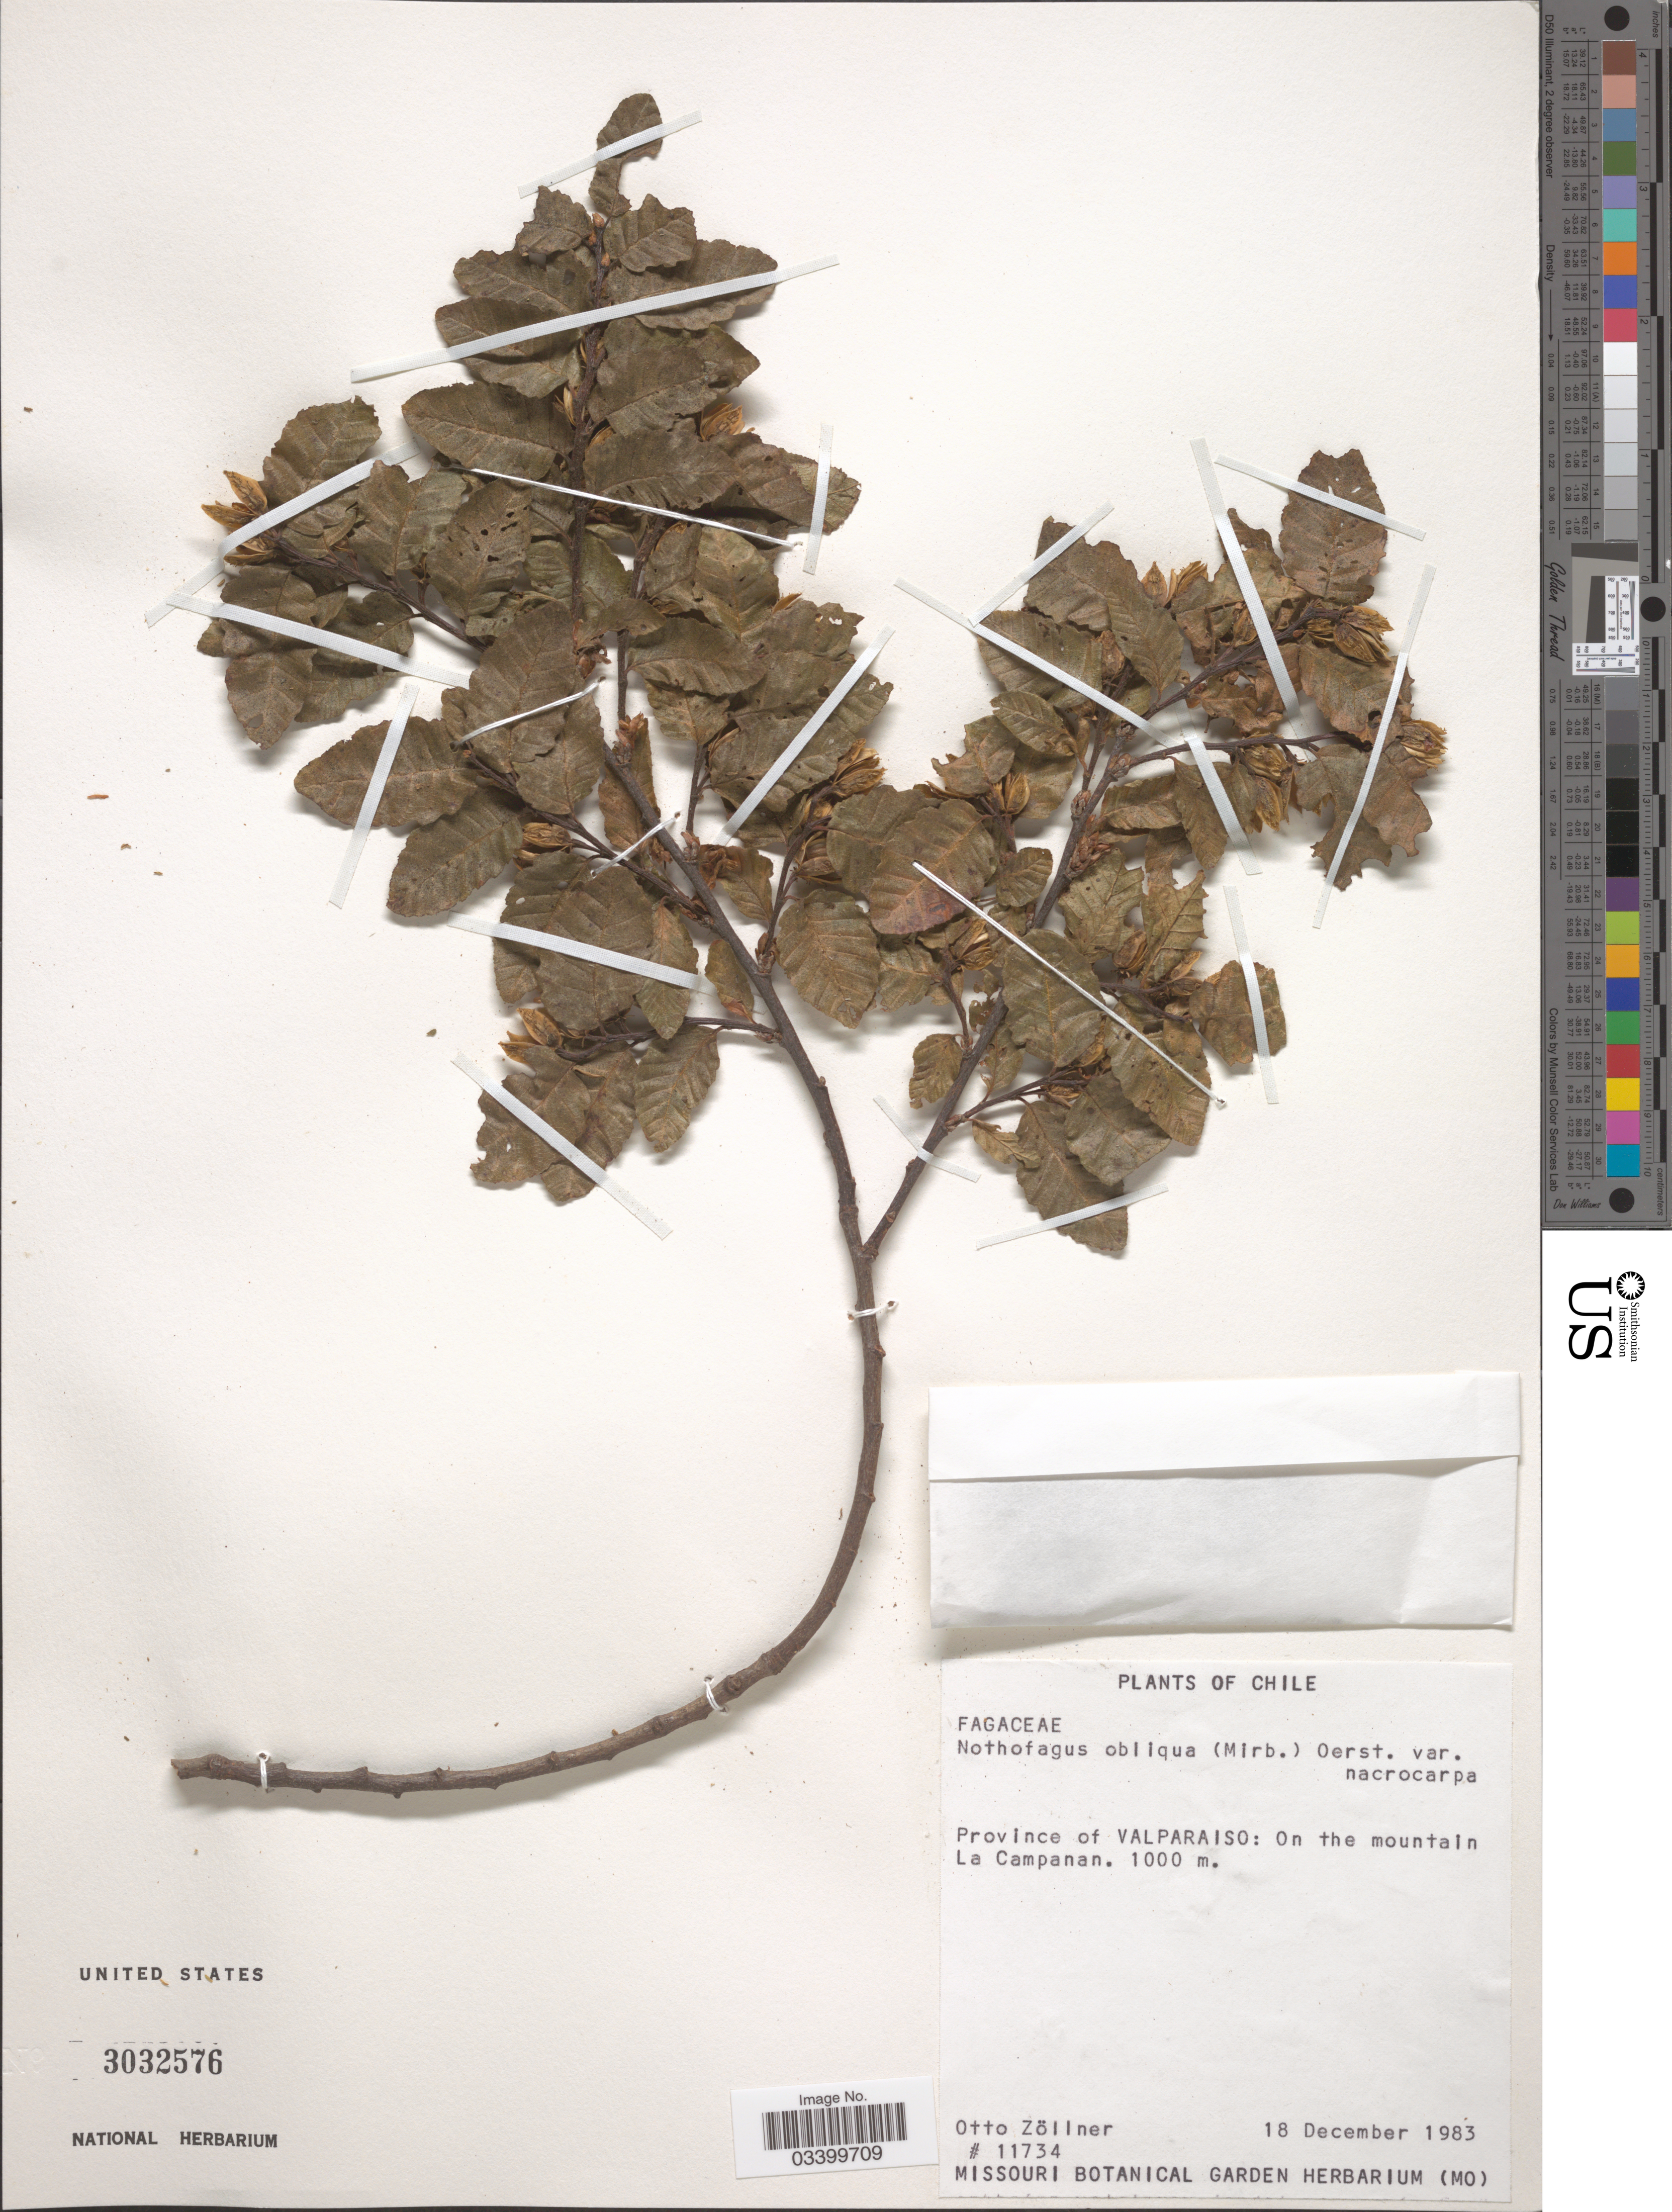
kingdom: Plantae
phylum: Tracheophyta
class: Magnoliopsida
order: Fagales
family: Nothofagaceae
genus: Nothofagus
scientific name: Nothofagus obliqua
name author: (Mirb.) Oerst.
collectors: O. Zöllner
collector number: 11734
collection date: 1983-12-18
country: Chile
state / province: Valparaiso (V)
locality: On the mountain La Campanan.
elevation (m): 1000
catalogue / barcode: US 3032576